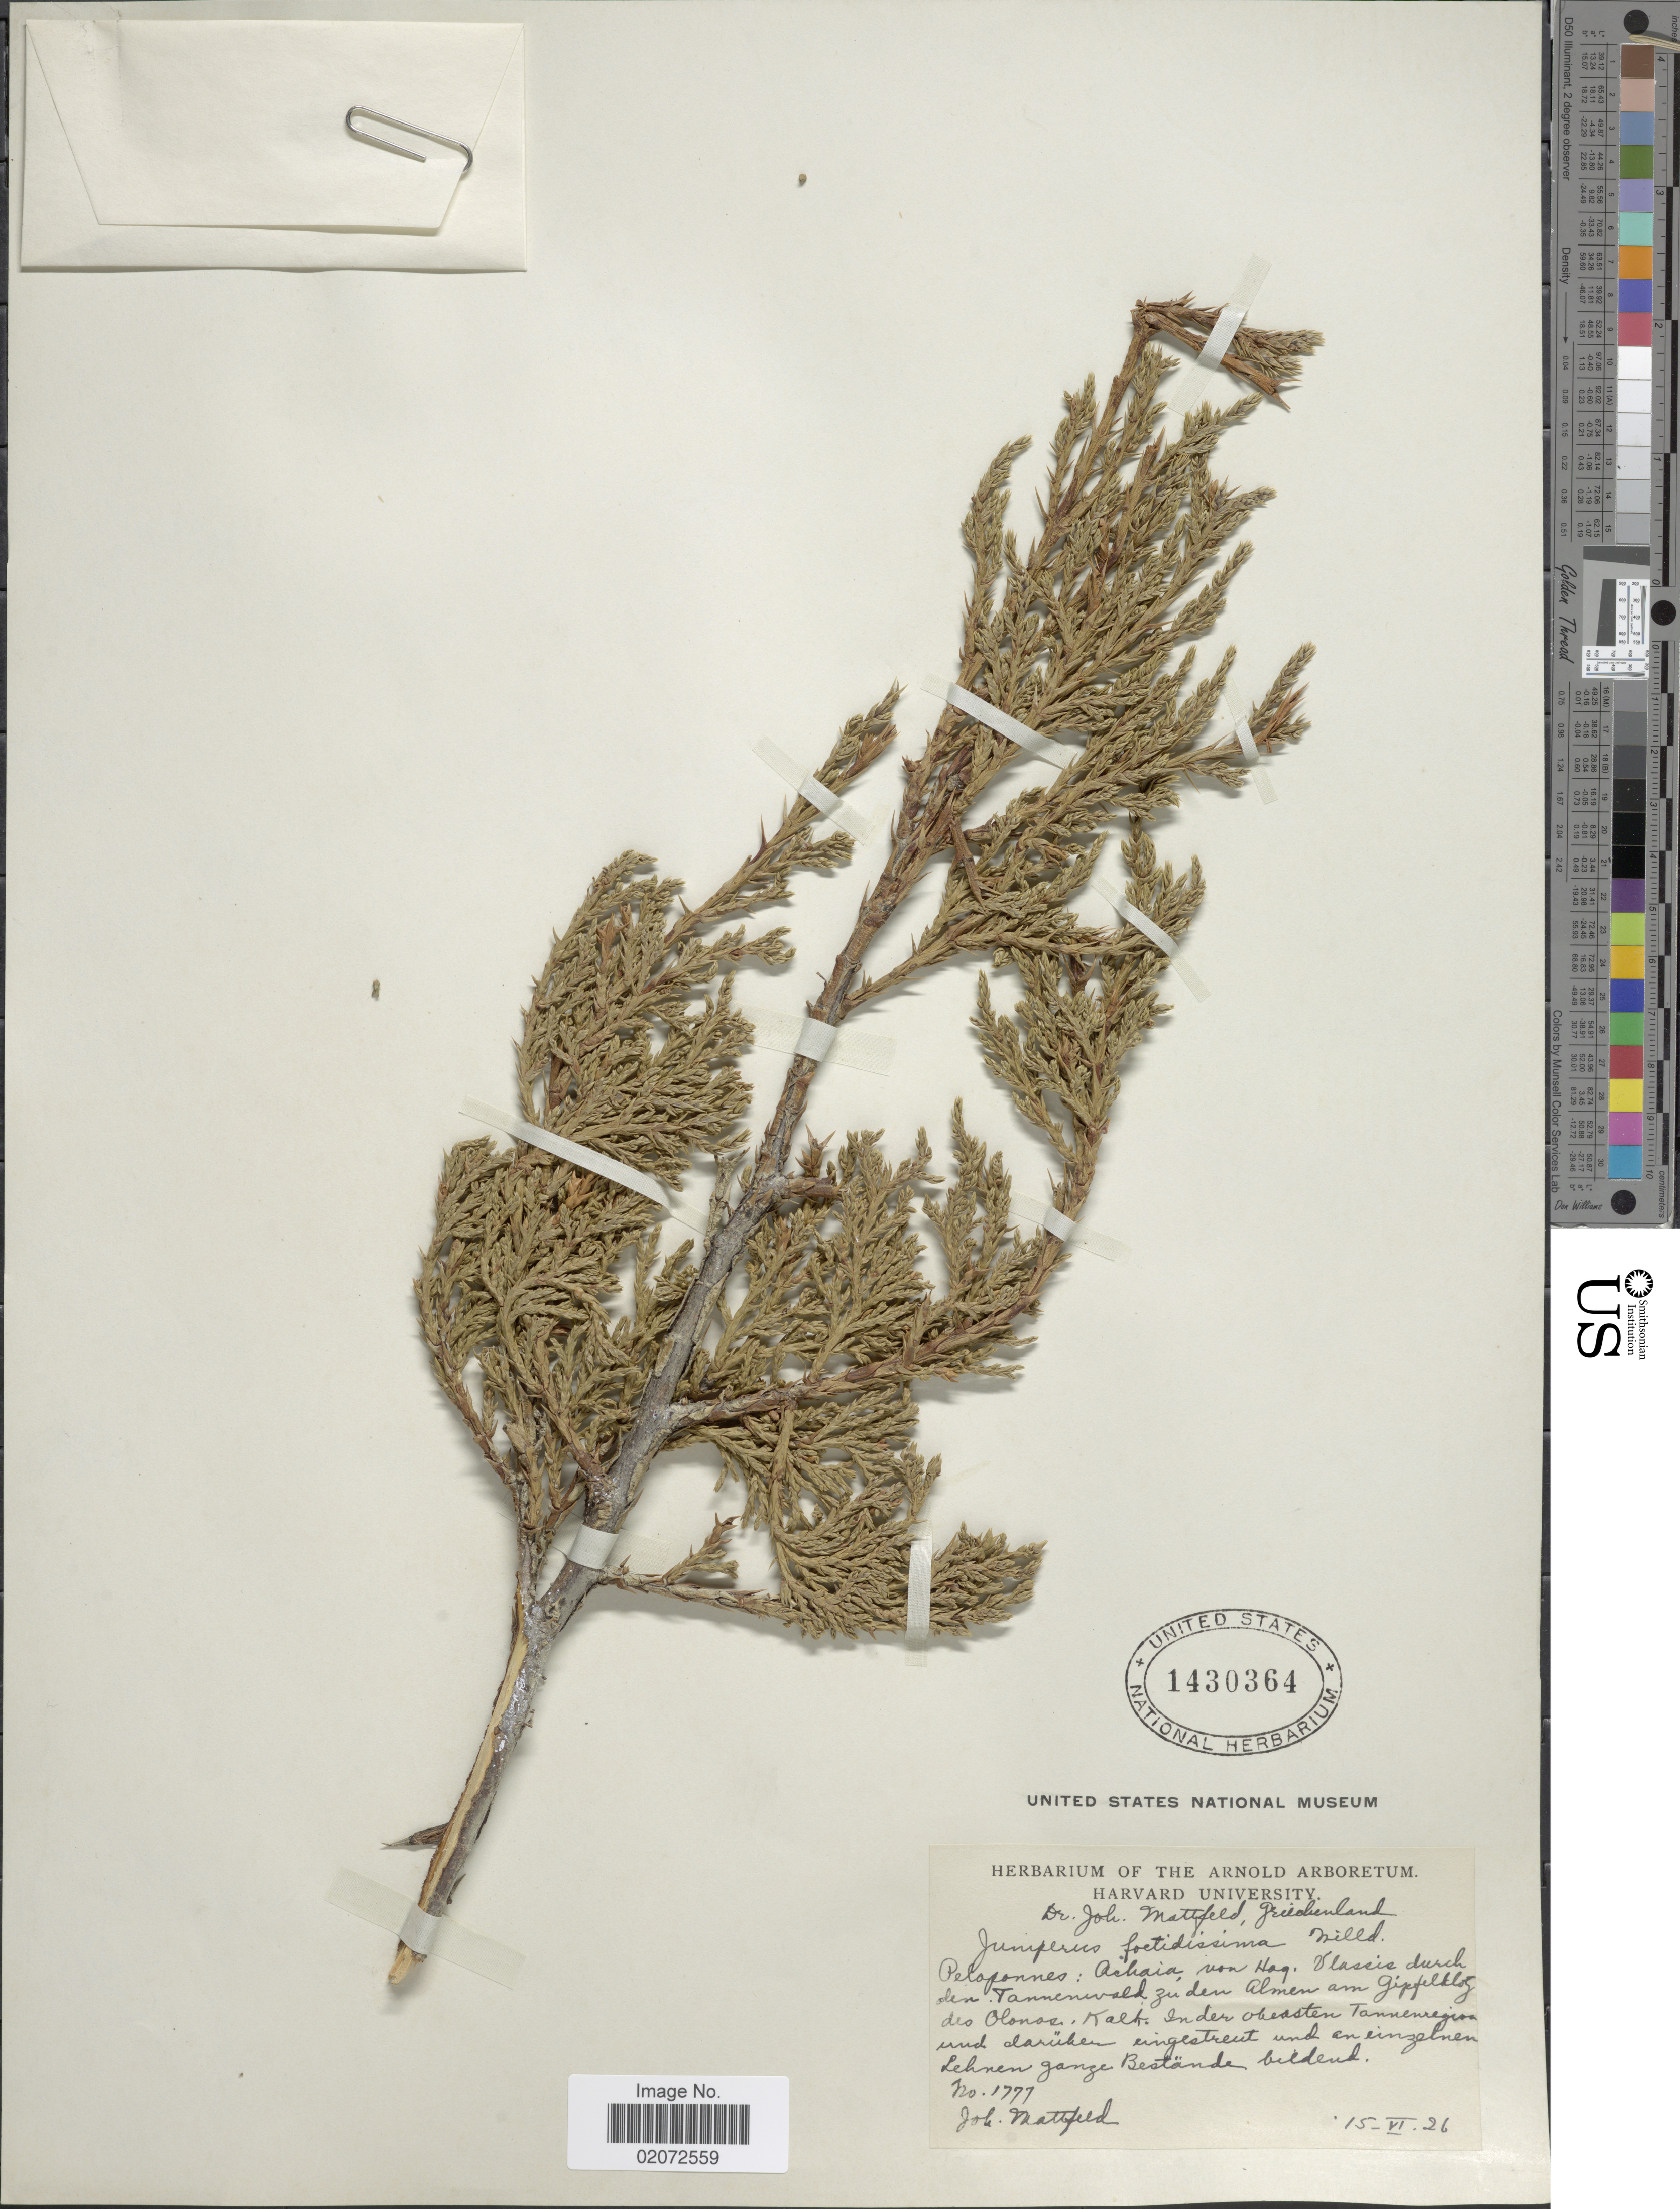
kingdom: Plantae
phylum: Tracheophyta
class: Pinopsida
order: Pinales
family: Cupressaceae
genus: Juniperus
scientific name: Juniperus foetidissima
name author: Willd.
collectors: J. Mattfeld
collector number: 1777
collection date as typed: Transcribed d/m/y: 15/6/26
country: Greece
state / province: Peloponnese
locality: Griechenland. Peloponnes: Achaia von Hag, Vlassis durch den. Tannenwald zu den Almen am gipfelklotz des Olonos, Kalk. In der obersten Tannenregion und darüber eingestrent und an einzelnen Lehnen ganze Bestande bildenk.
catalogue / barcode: US 1430364